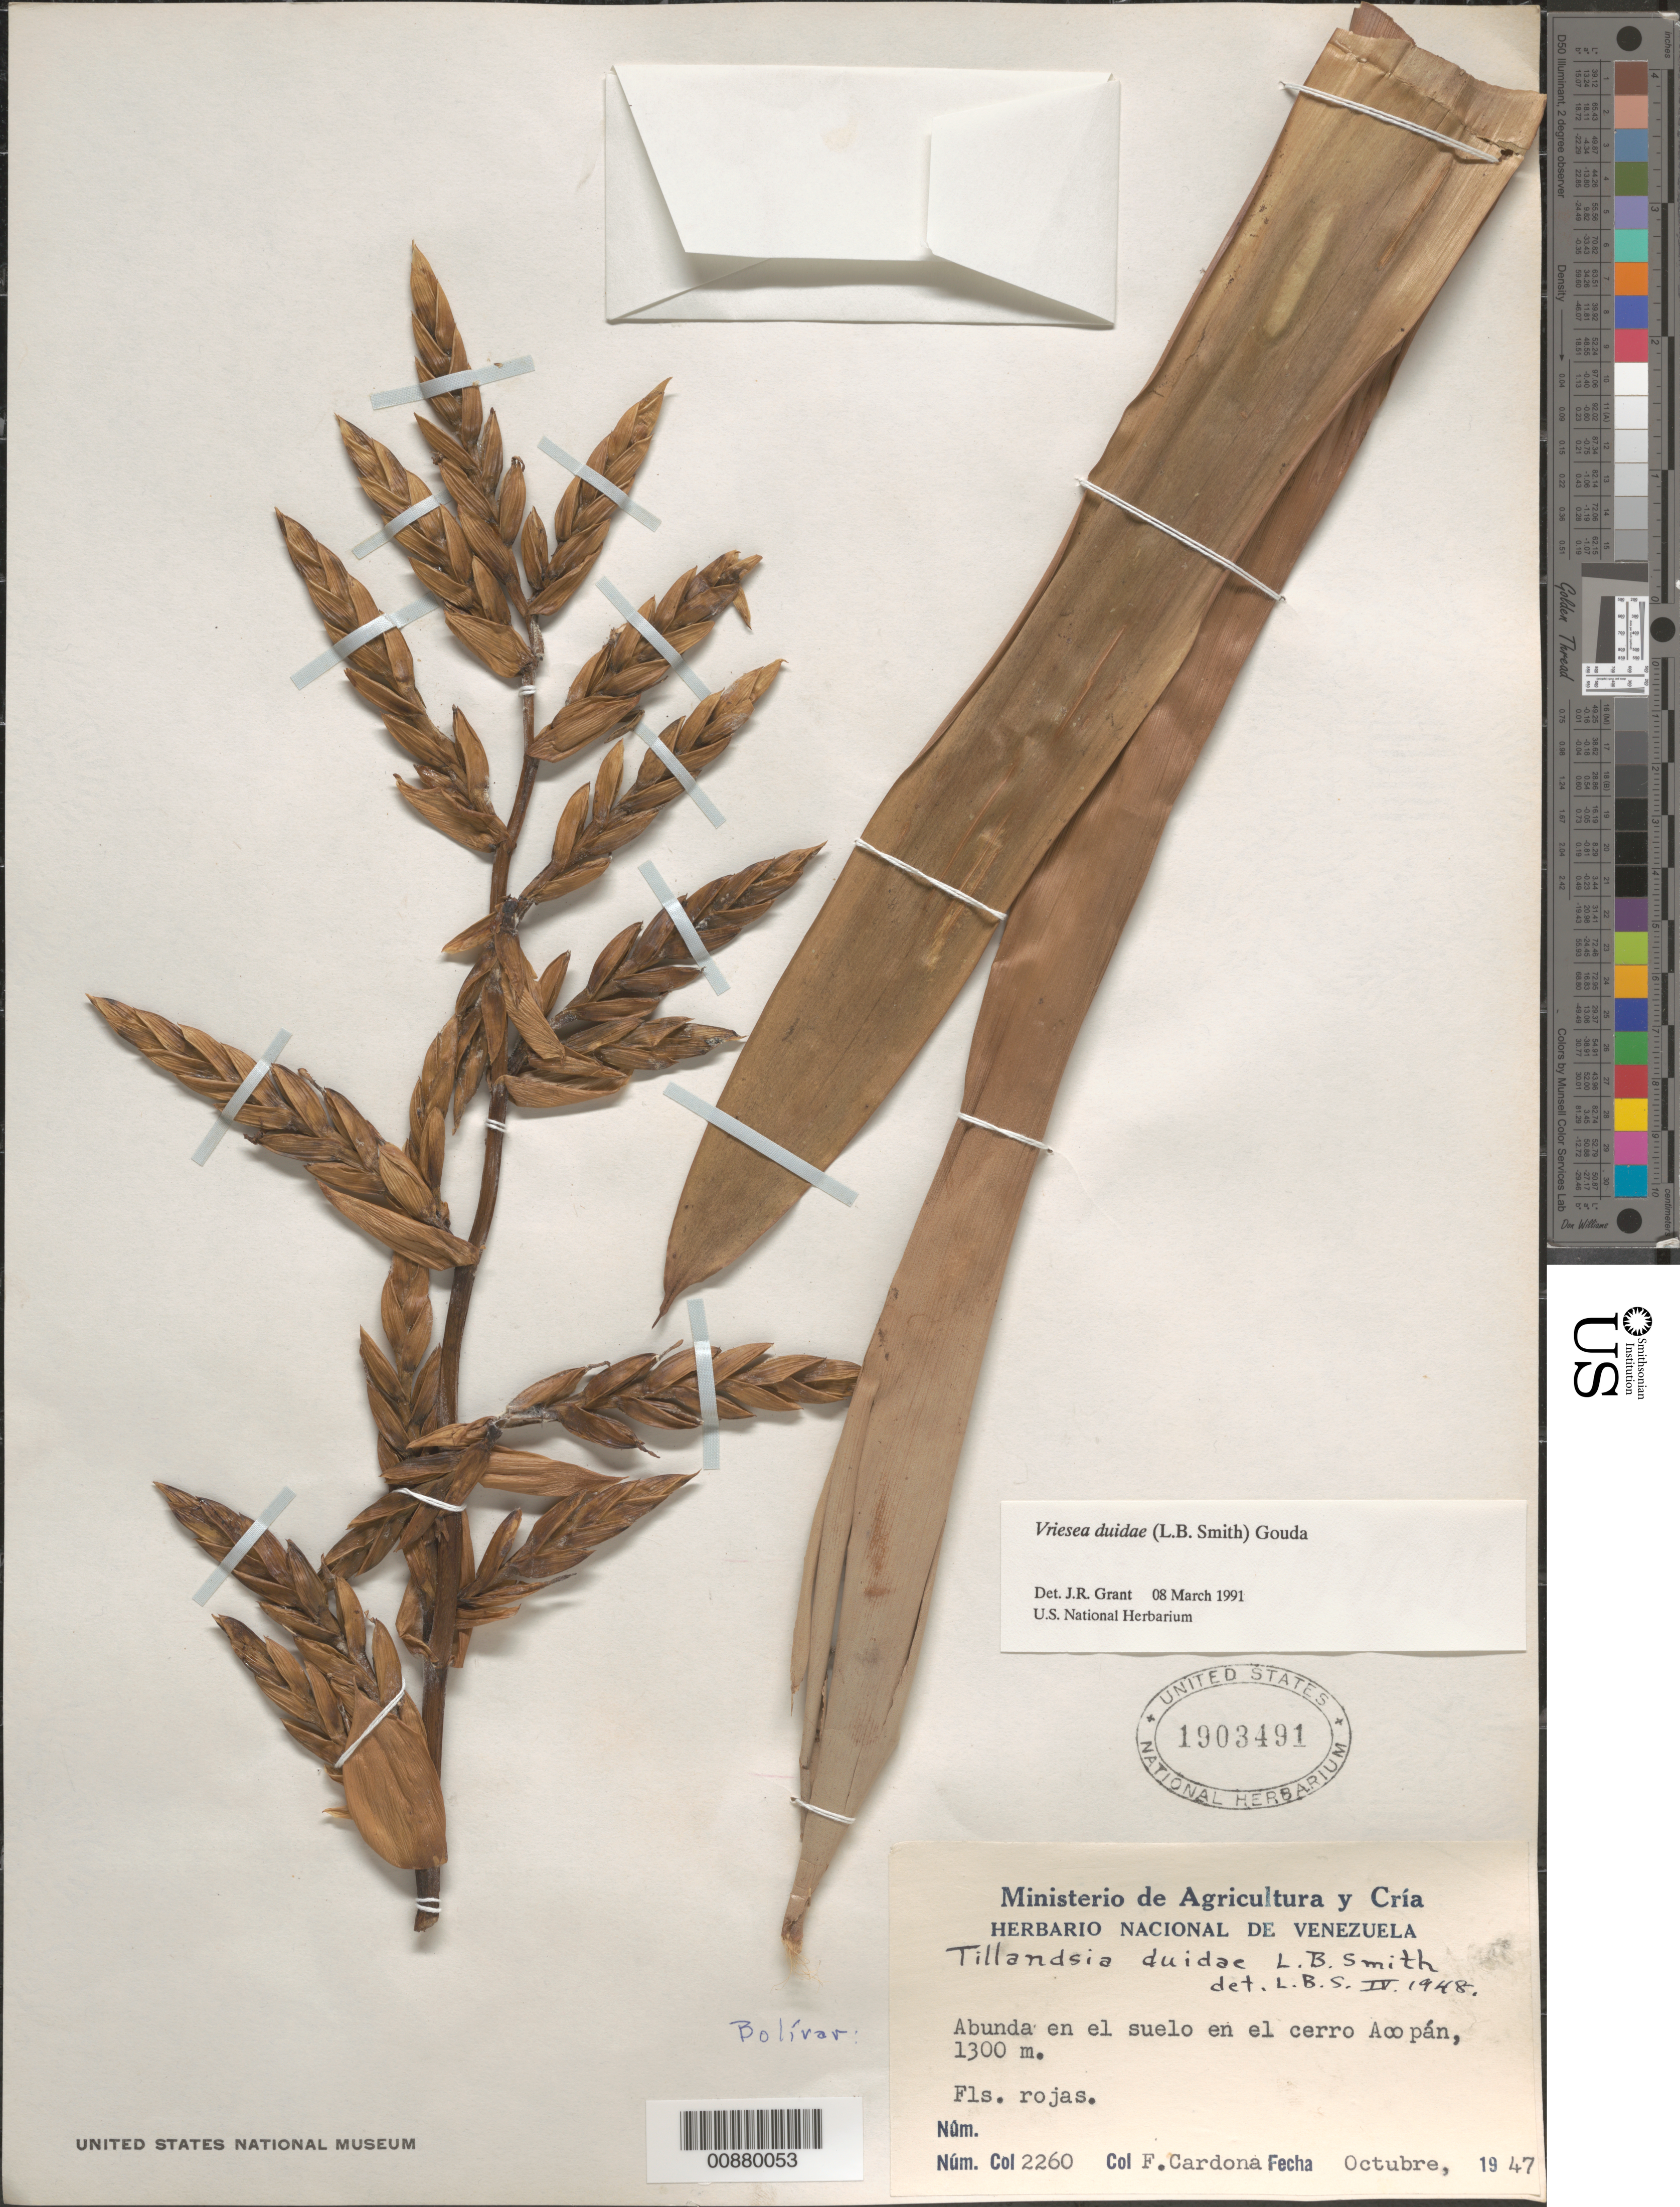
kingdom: Plantae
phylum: Tracheophyta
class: Liliopsida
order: Poales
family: Bromeliaceae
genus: Vriesea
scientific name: Vriesea duidae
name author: (L.B. Sm.) Gouda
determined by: Grant, J. R., (SWITZERLAND)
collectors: F. Cardona Puig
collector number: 2260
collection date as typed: Oct-47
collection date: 1947-10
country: Venezuela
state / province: Bolívar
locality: Cerro Acopán, Río Caroní, Guayana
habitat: Suelo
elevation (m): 1300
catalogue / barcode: US 1903491